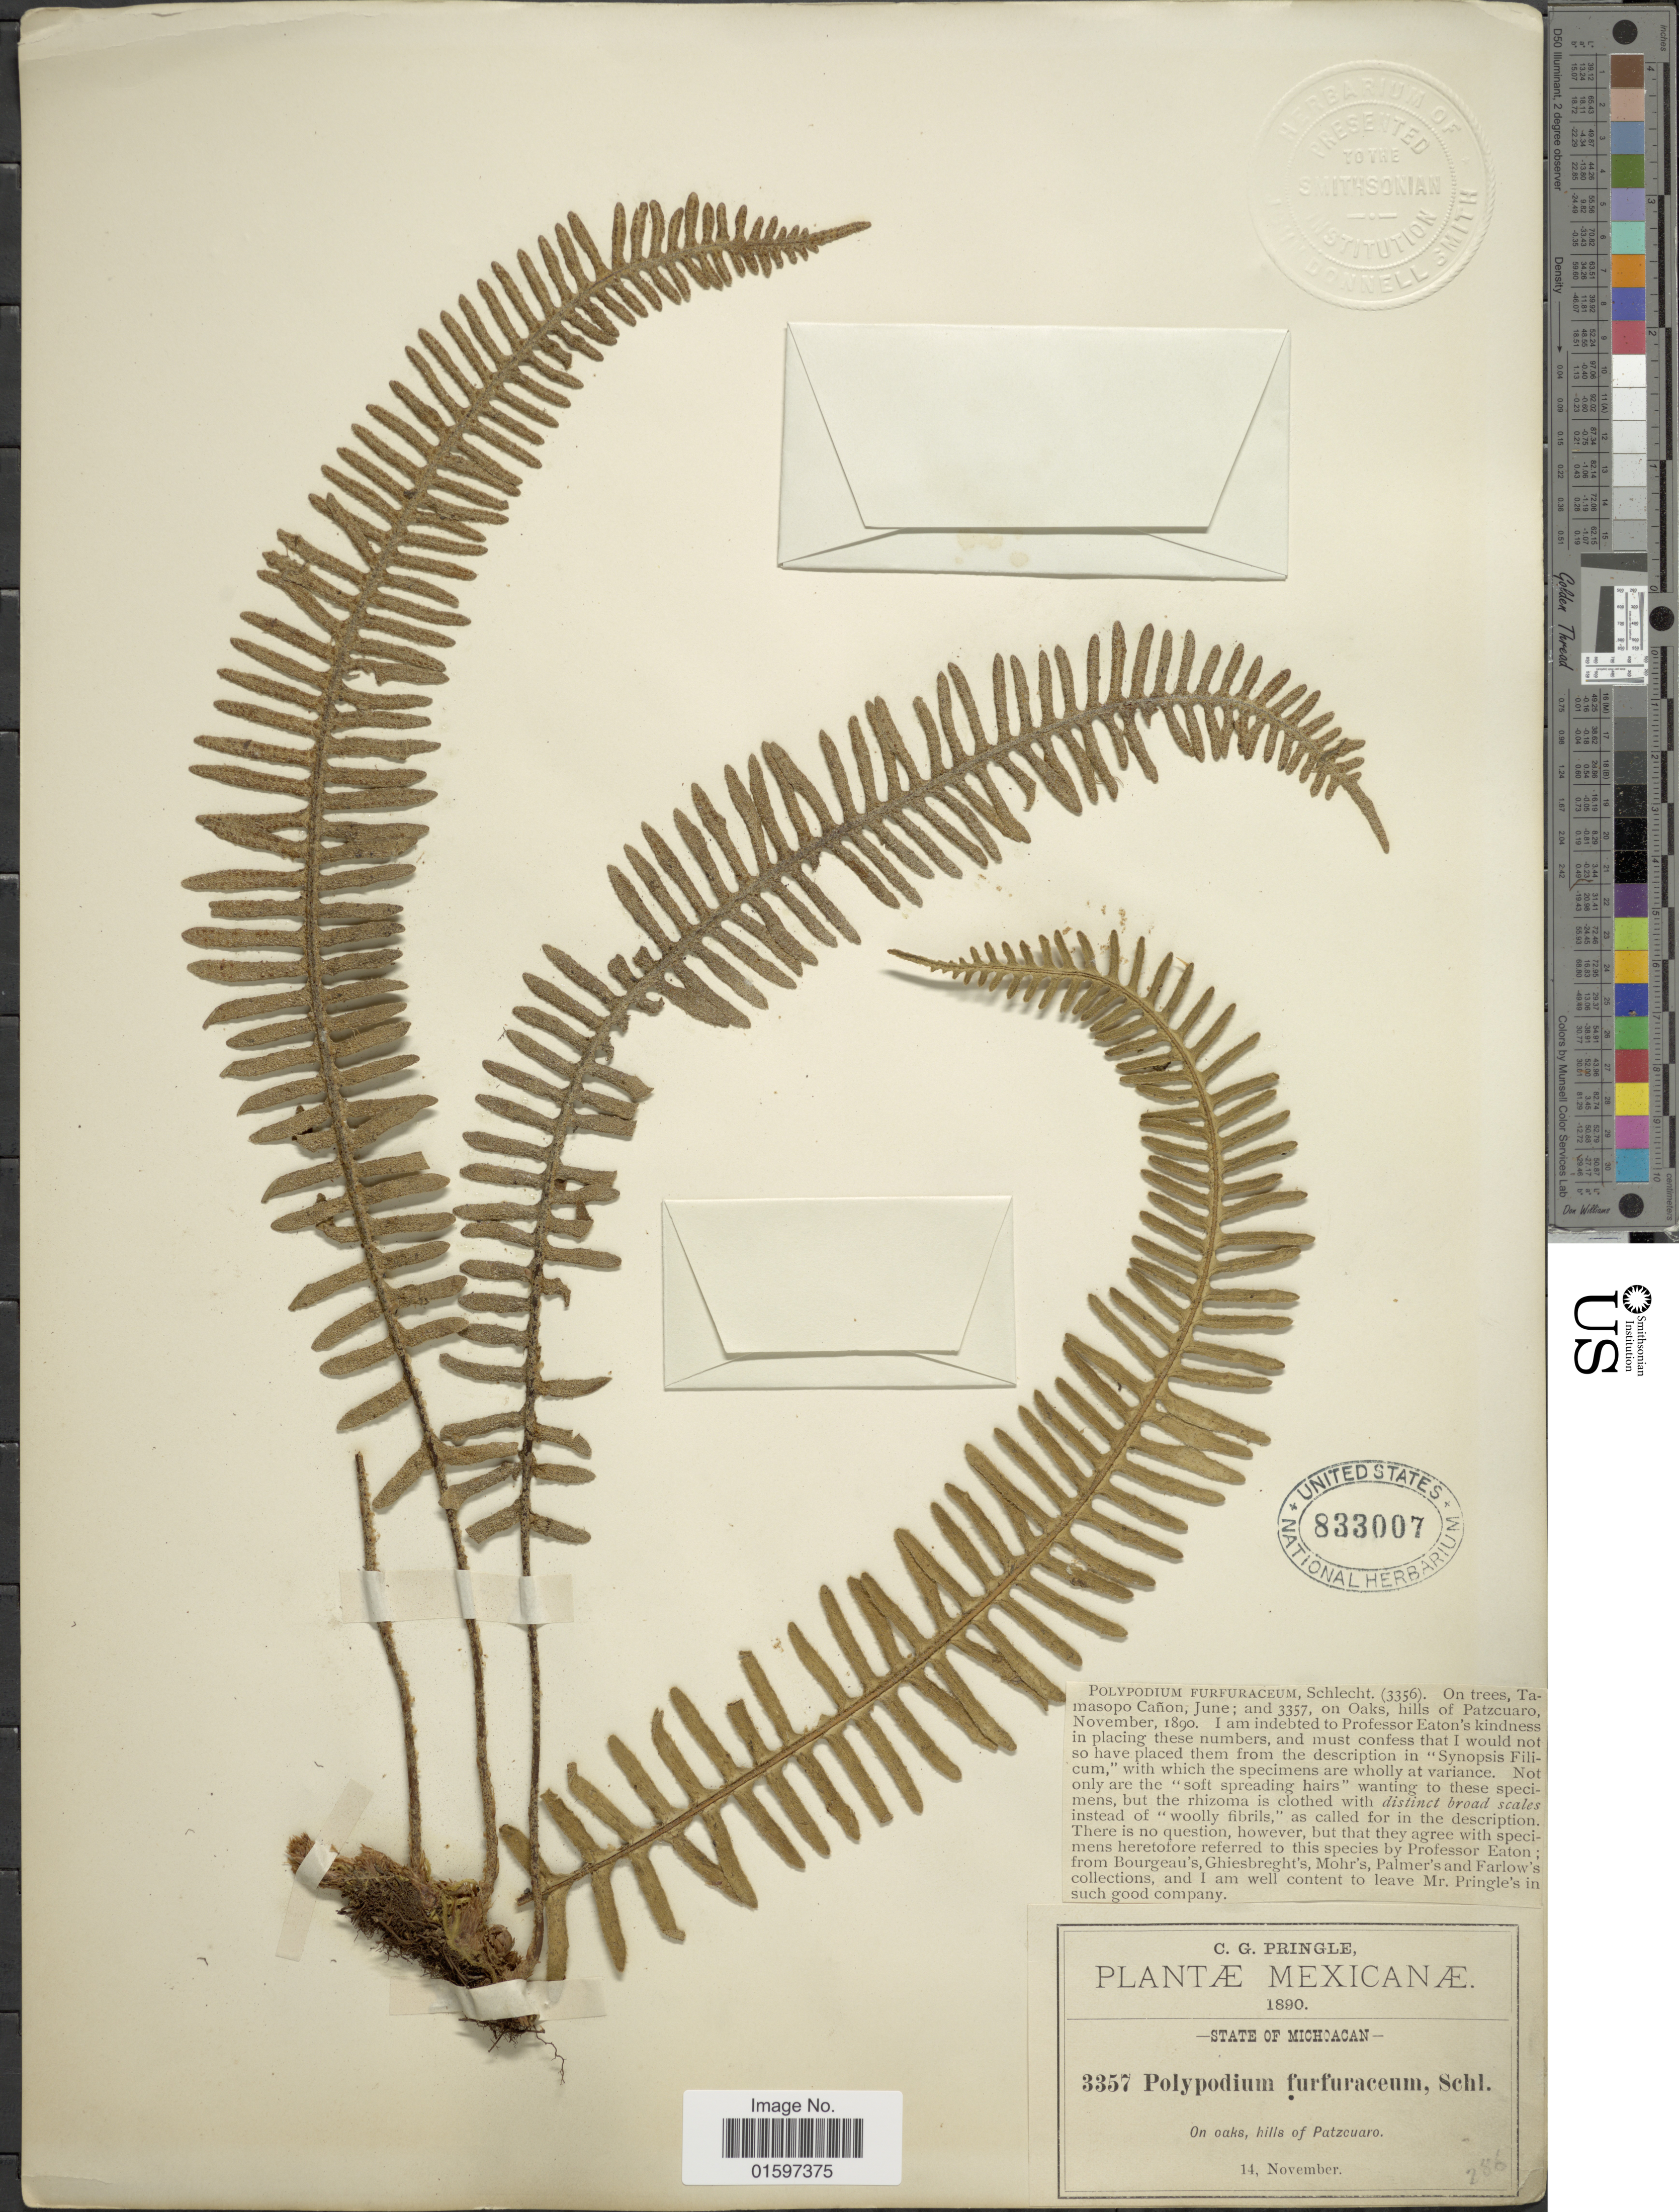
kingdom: Plantae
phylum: Tracheophyta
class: Polypodiopsida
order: Polypodiales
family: Polypodiaceae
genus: Pleopeltis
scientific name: Pleopeltis furfuracea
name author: (Schltdl. & Cham.) A.R. Sm. & Tejero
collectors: C. G. Pringle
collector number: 3357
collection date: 1890-11-14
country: Mexico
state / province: Michoacán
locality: On oaks, hills of Patzcuaro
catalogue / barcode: US 833007